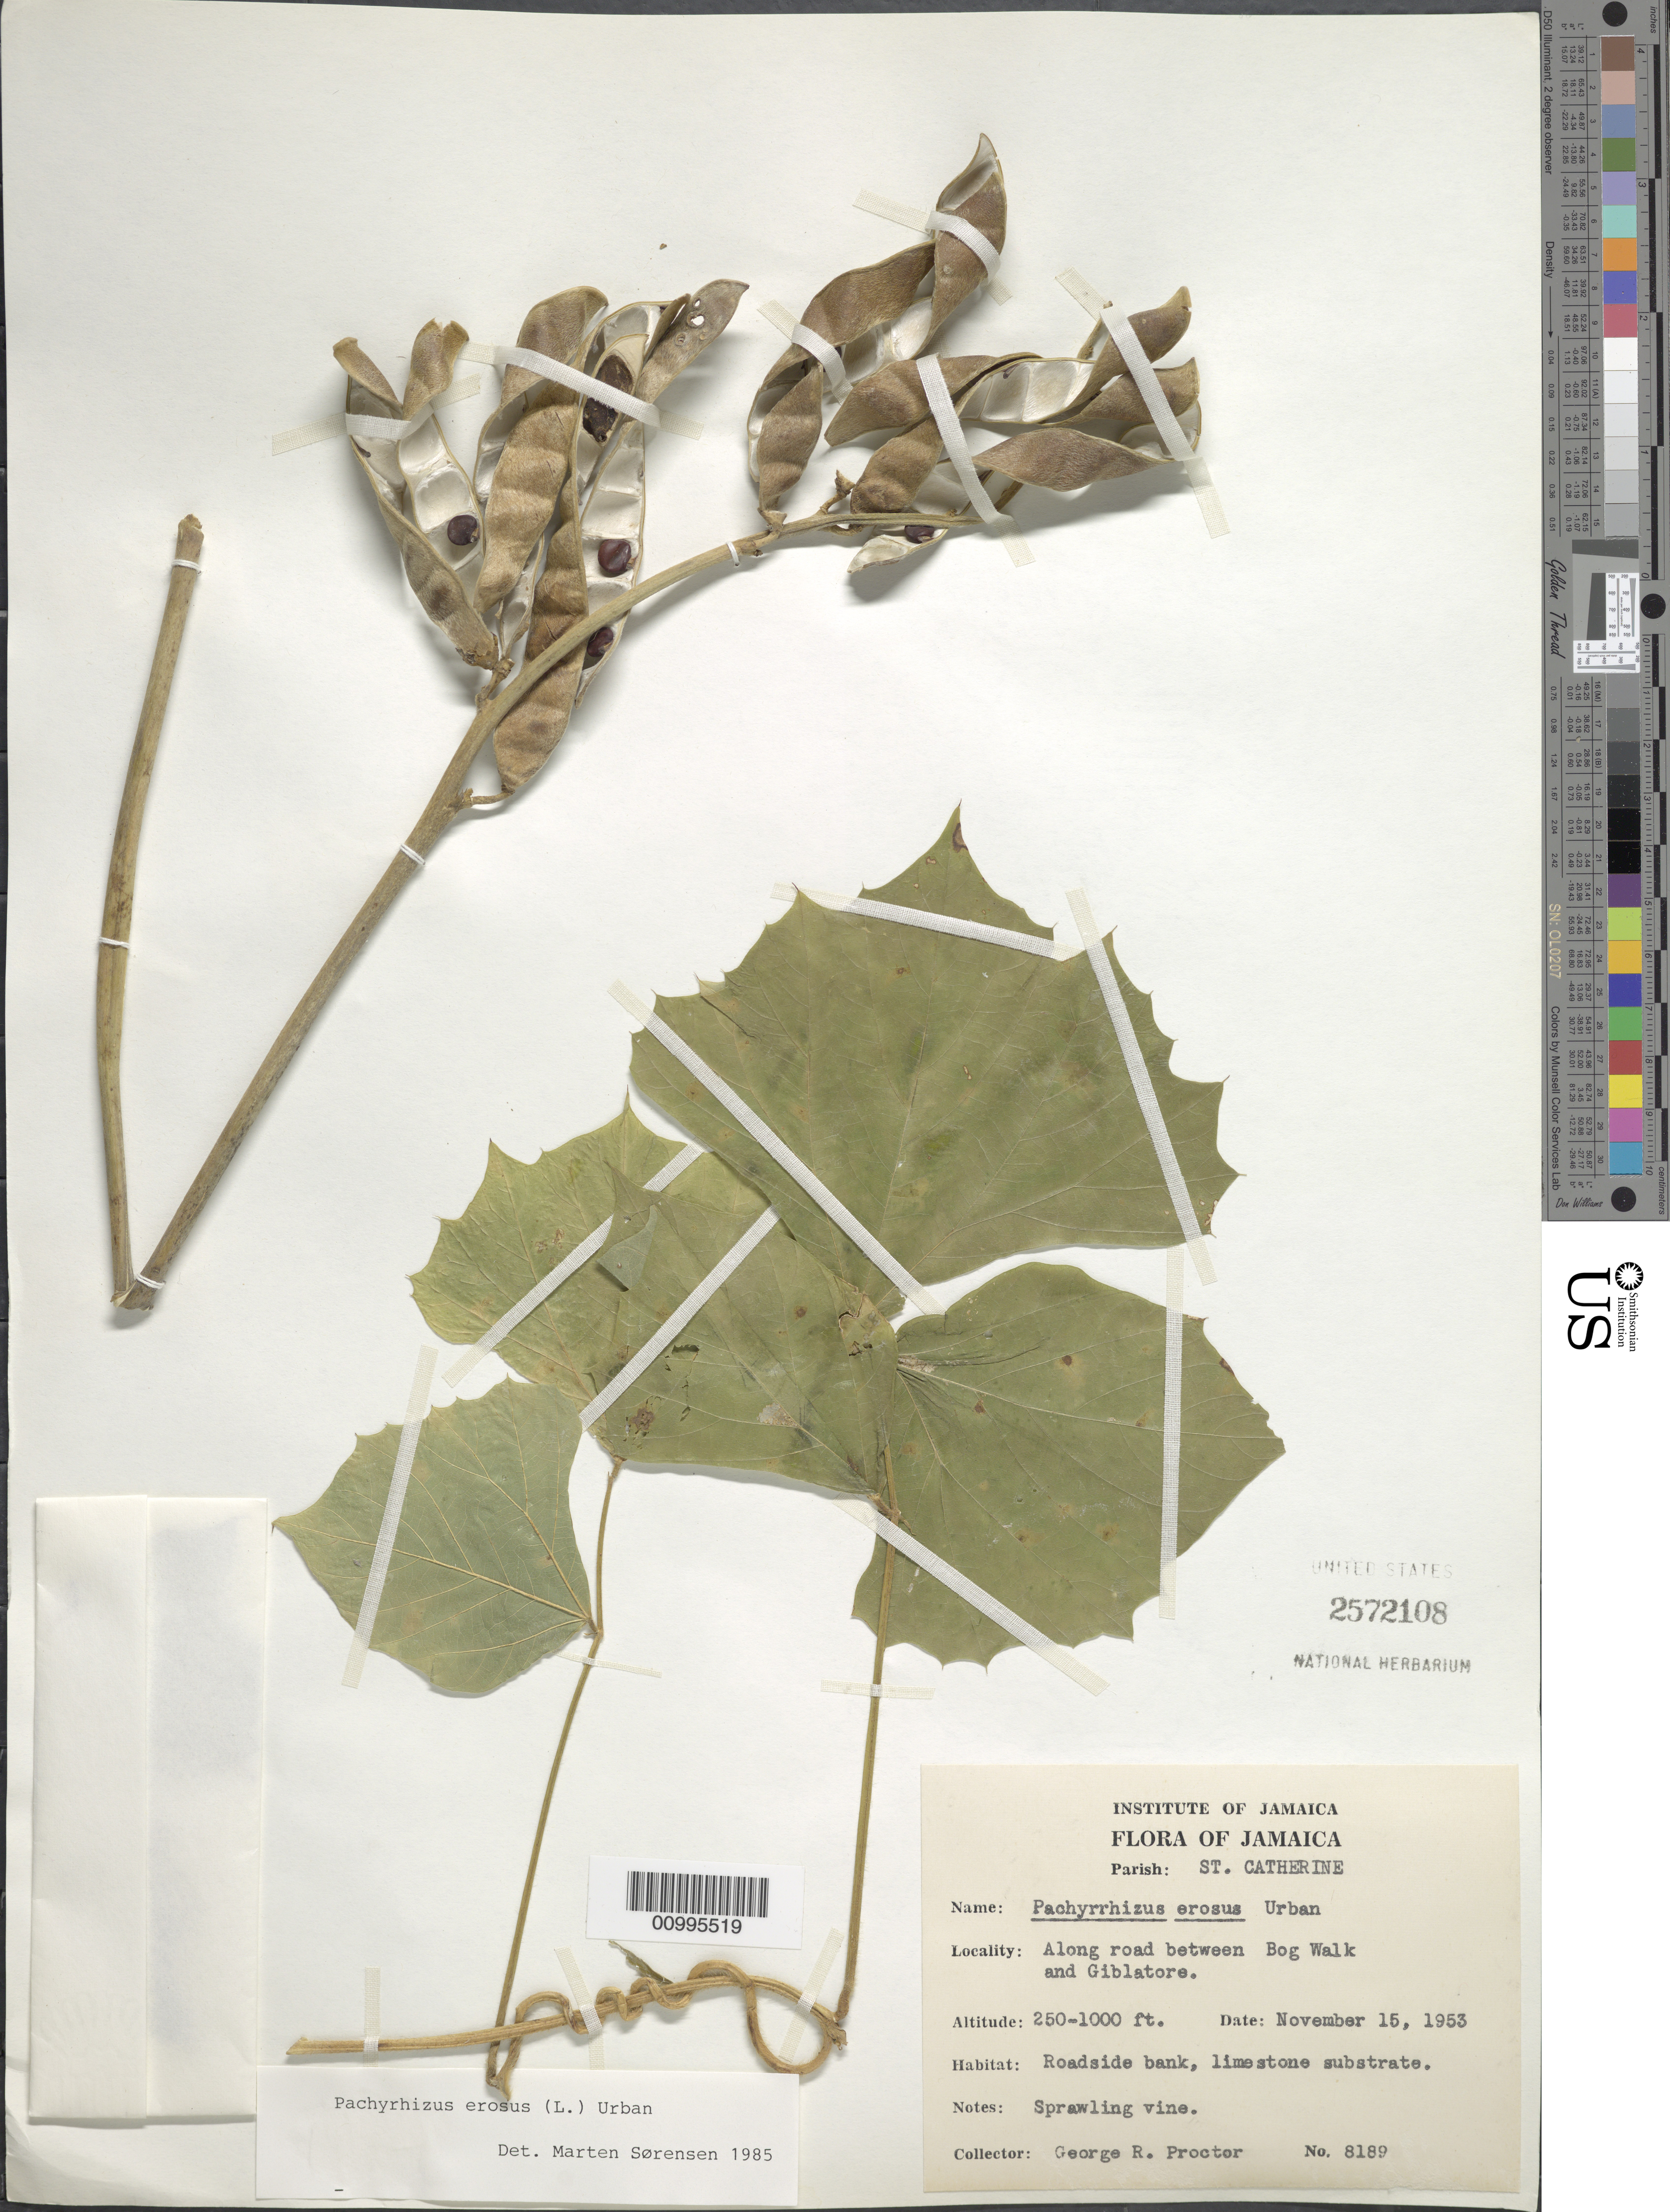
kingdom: Plantae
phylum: Tracheophyta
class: Magnoliopsida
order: Fabales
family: Fabaceae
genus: Pachyrhizus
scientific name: Pachyrhizus erosus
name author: (L.) Urb.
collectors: G. R. Proctor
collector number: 8189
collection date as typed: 15 Nov 1953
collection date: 1953-11-15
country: Jamaica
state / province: Saint Catherine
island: Jamaica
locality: Along road between Bog Walk and Giblatore. Roadside bank, limestone substrate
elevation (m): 76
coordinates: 0 N, 0 E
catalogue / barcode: US 2572108